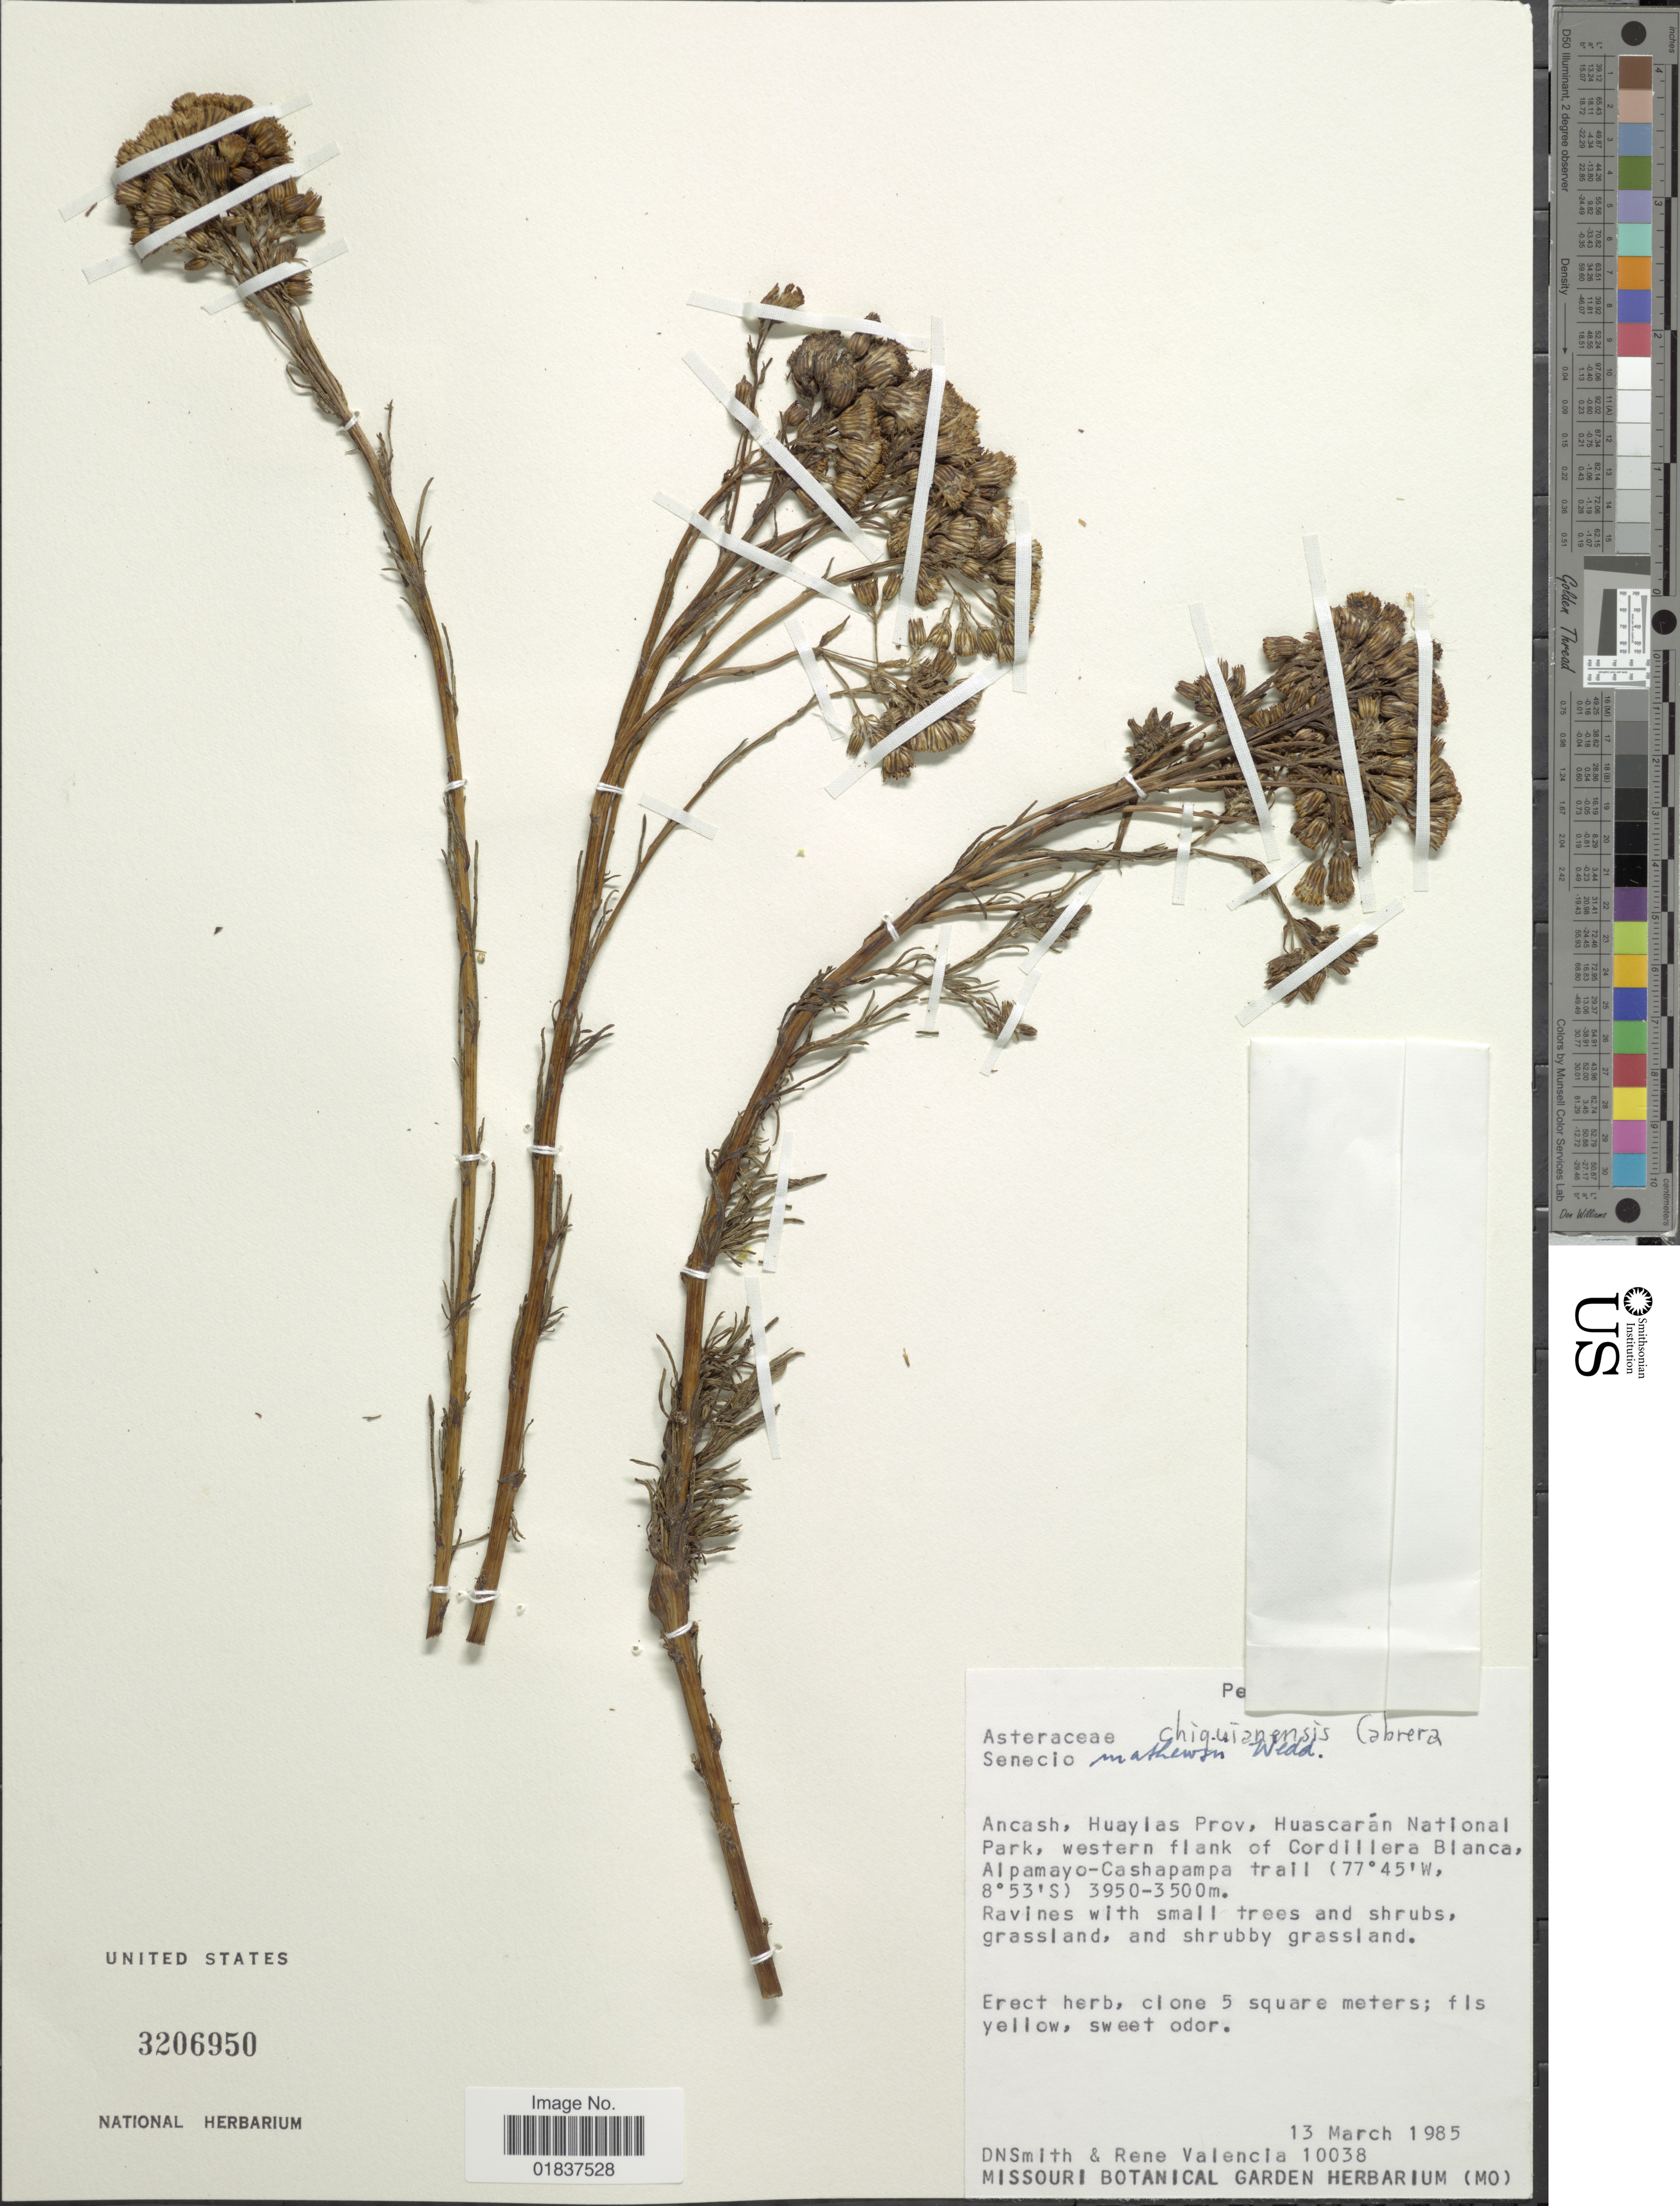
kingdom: Plantae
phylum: Tracheophyta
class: Magnoliopsida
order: Asterales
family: Asteraceae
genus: Senecio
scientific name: Senecio chiquianensis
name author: Cabrera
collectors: D. Smith & R. Valencia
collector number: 10038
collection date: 1985-03-13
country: Peru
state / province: Ancash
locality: Ancash, Huaylas Prov, huascaramn National Park, western flank of Cordillera Blanca, Alpamayo-Cashapampa trail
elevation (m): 3500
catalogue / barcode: US 3206950